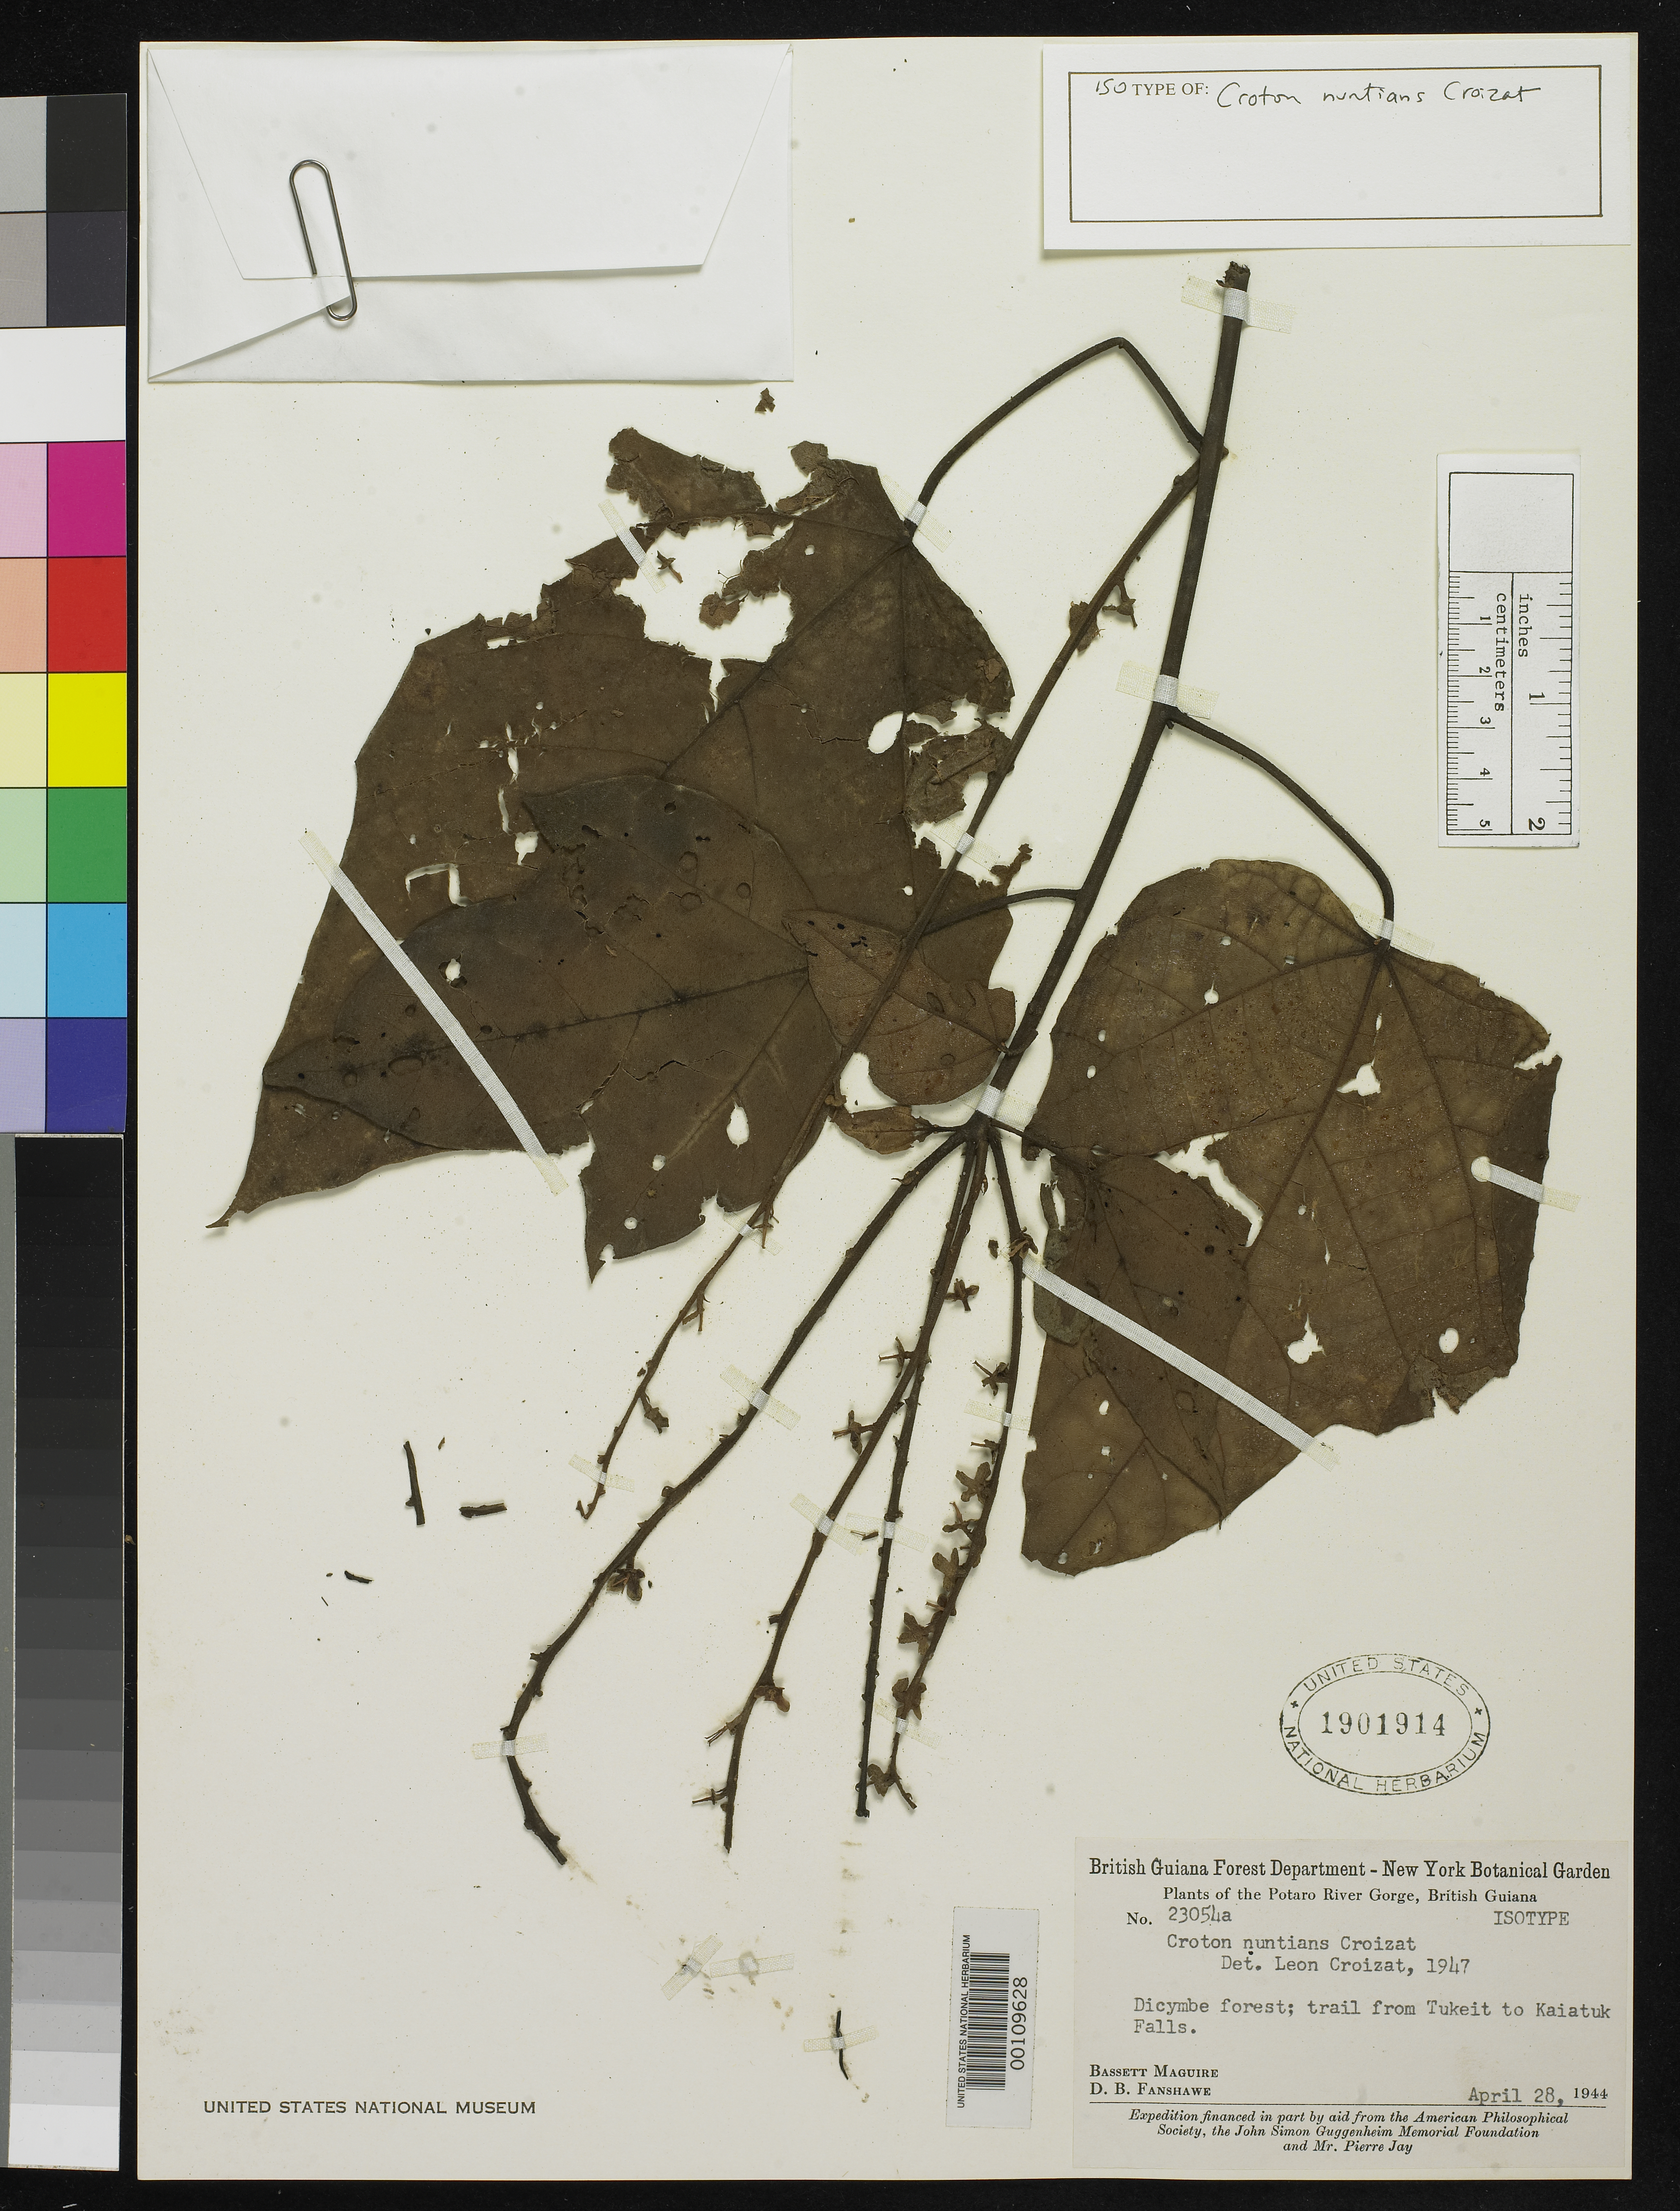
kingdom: Plantae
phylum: Tracheophyta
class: Magnoliopsida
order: Malpighiales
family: Euphorbiaceae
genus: Croton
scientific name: Croton nuntians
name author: Croizat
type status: Isotype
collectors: B. Maguire & D. B. Fanshawe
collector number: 23054 a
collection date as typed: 28 Apr 1944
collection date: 1944-04-28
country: Guyana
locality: Potaro River gorge.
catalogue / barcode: US 1901914